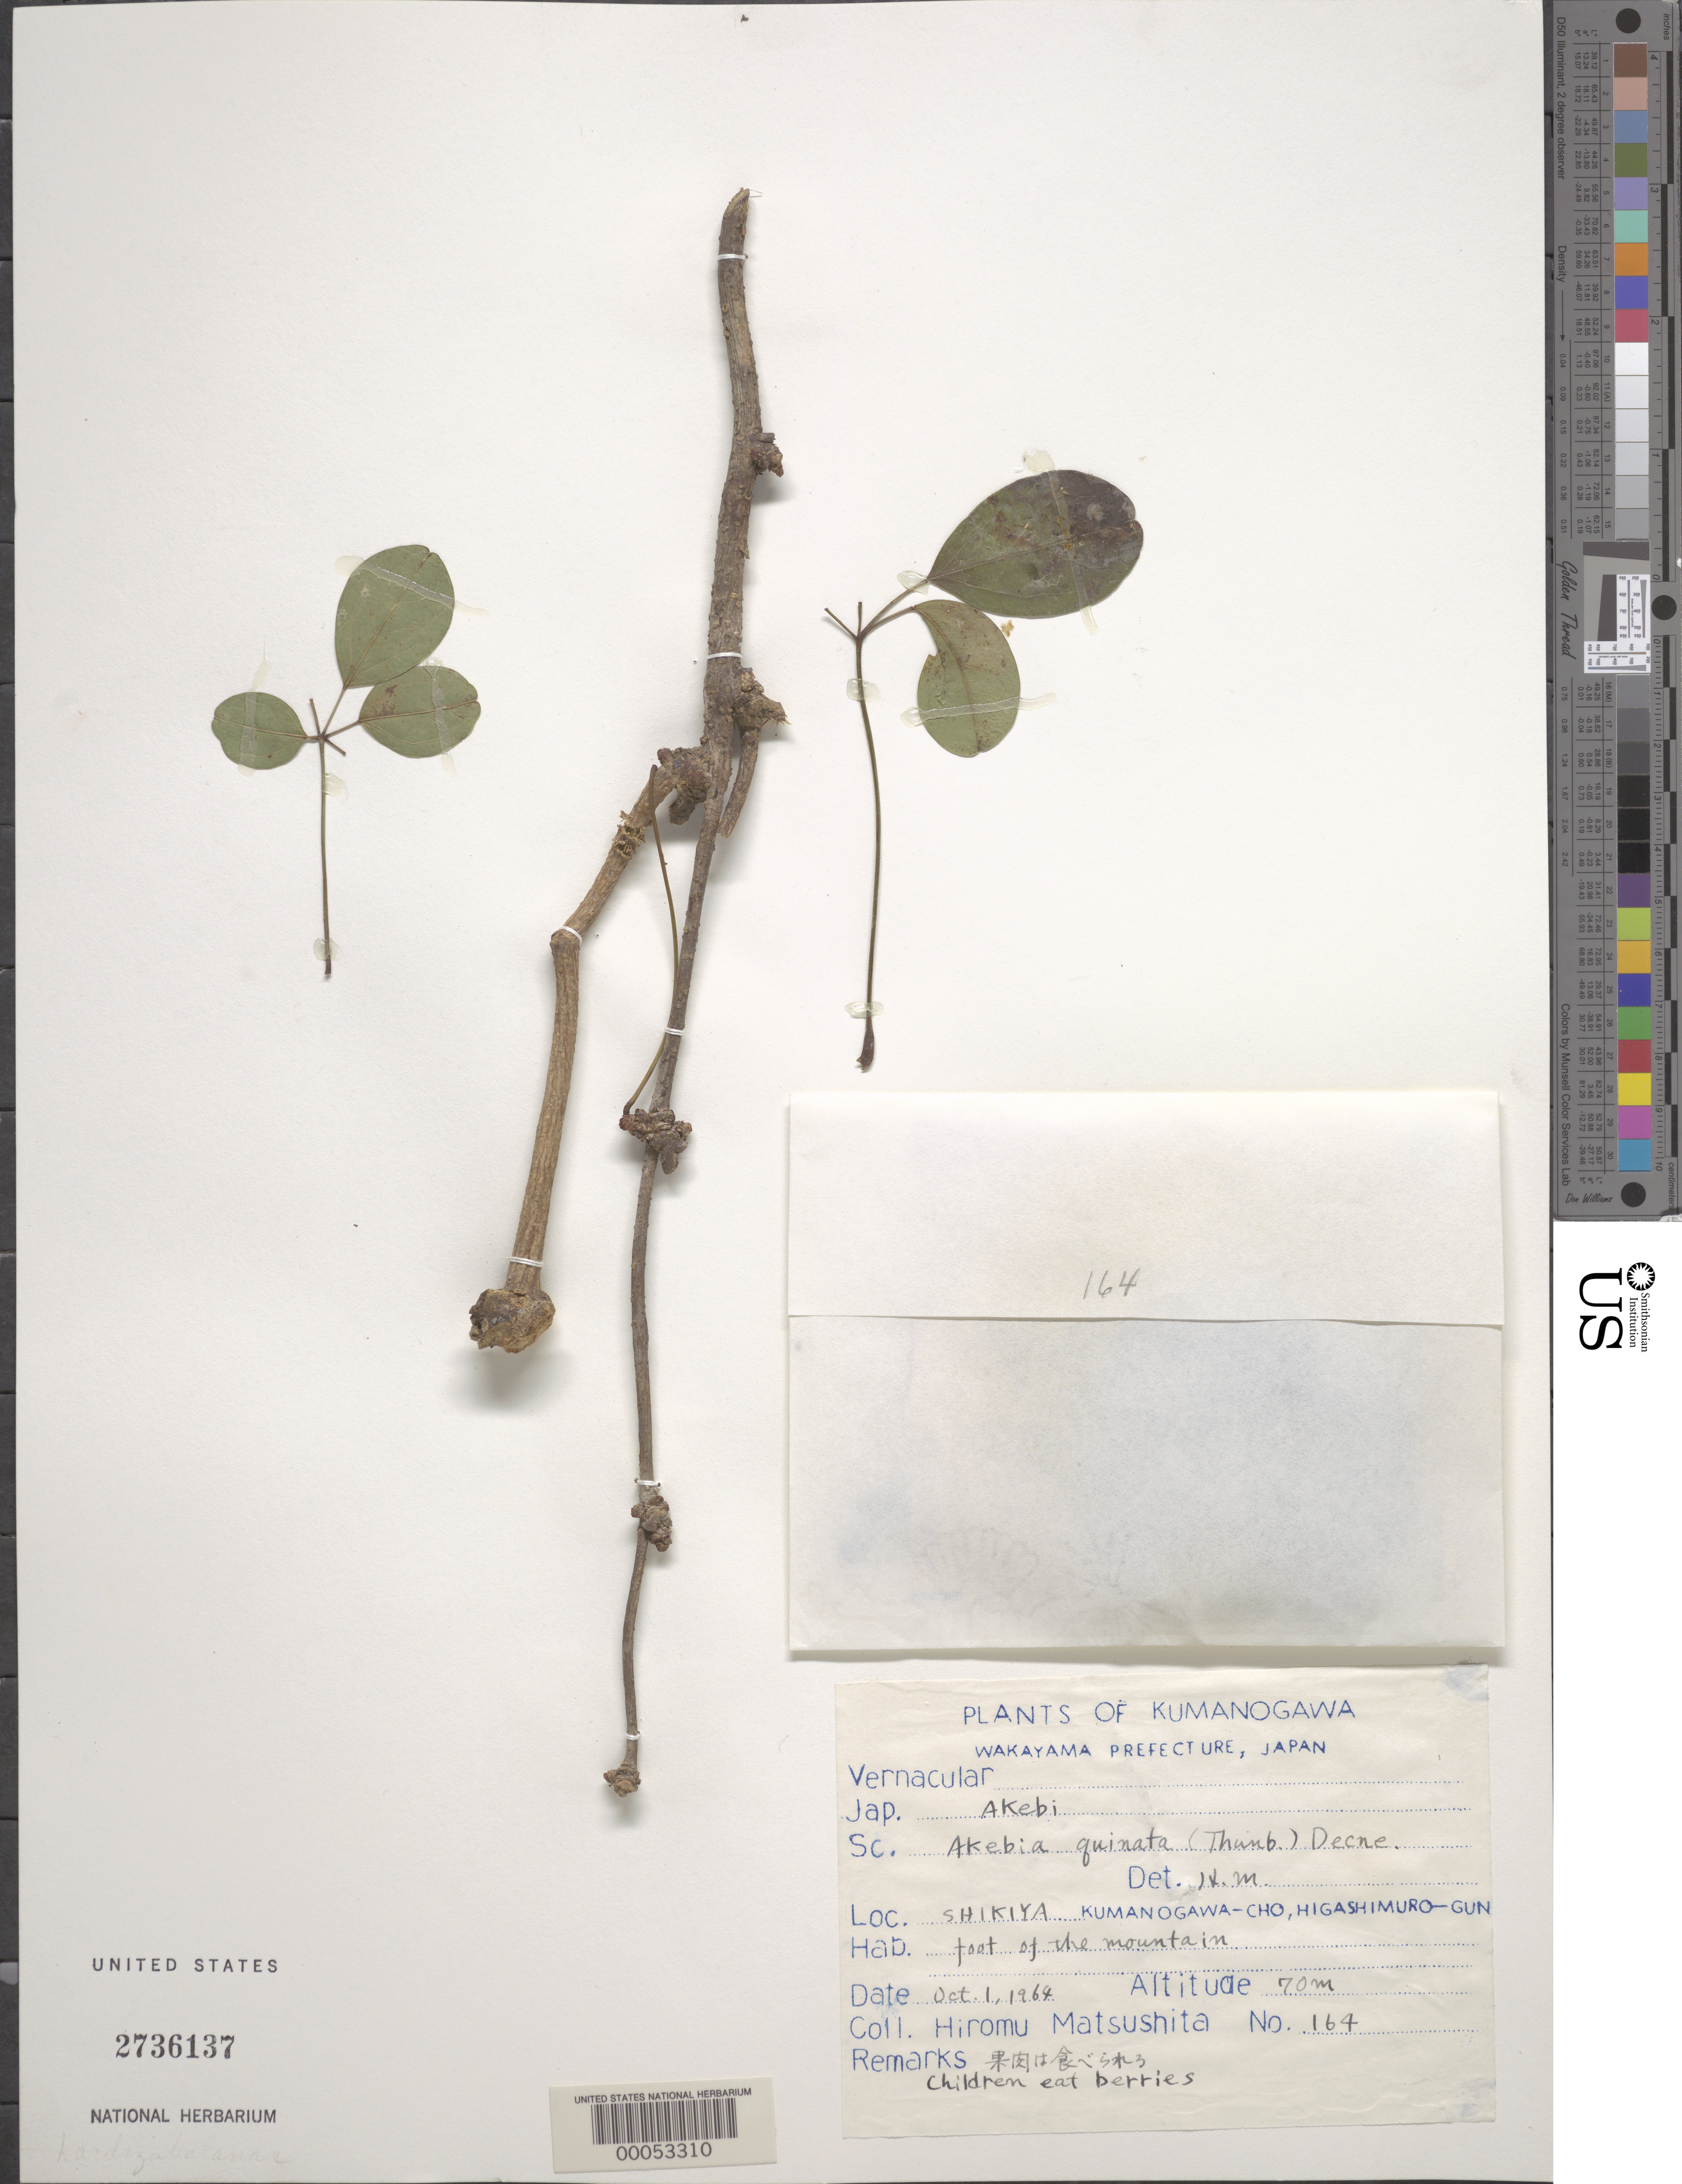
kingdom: Plantae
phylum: Tracheophyta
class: Magnoliopsida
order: Ranunculales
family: Lardizabalaceae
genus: Akebia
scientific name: Akebia quinata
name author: (Houtt.) Decne.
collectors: H. Matsushita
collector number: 164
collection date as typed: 01 Oct 1964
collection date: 1964-10-01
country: Japan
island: Honshu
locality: Wakayama, shikiya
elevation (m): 70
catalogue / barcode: US 2736137